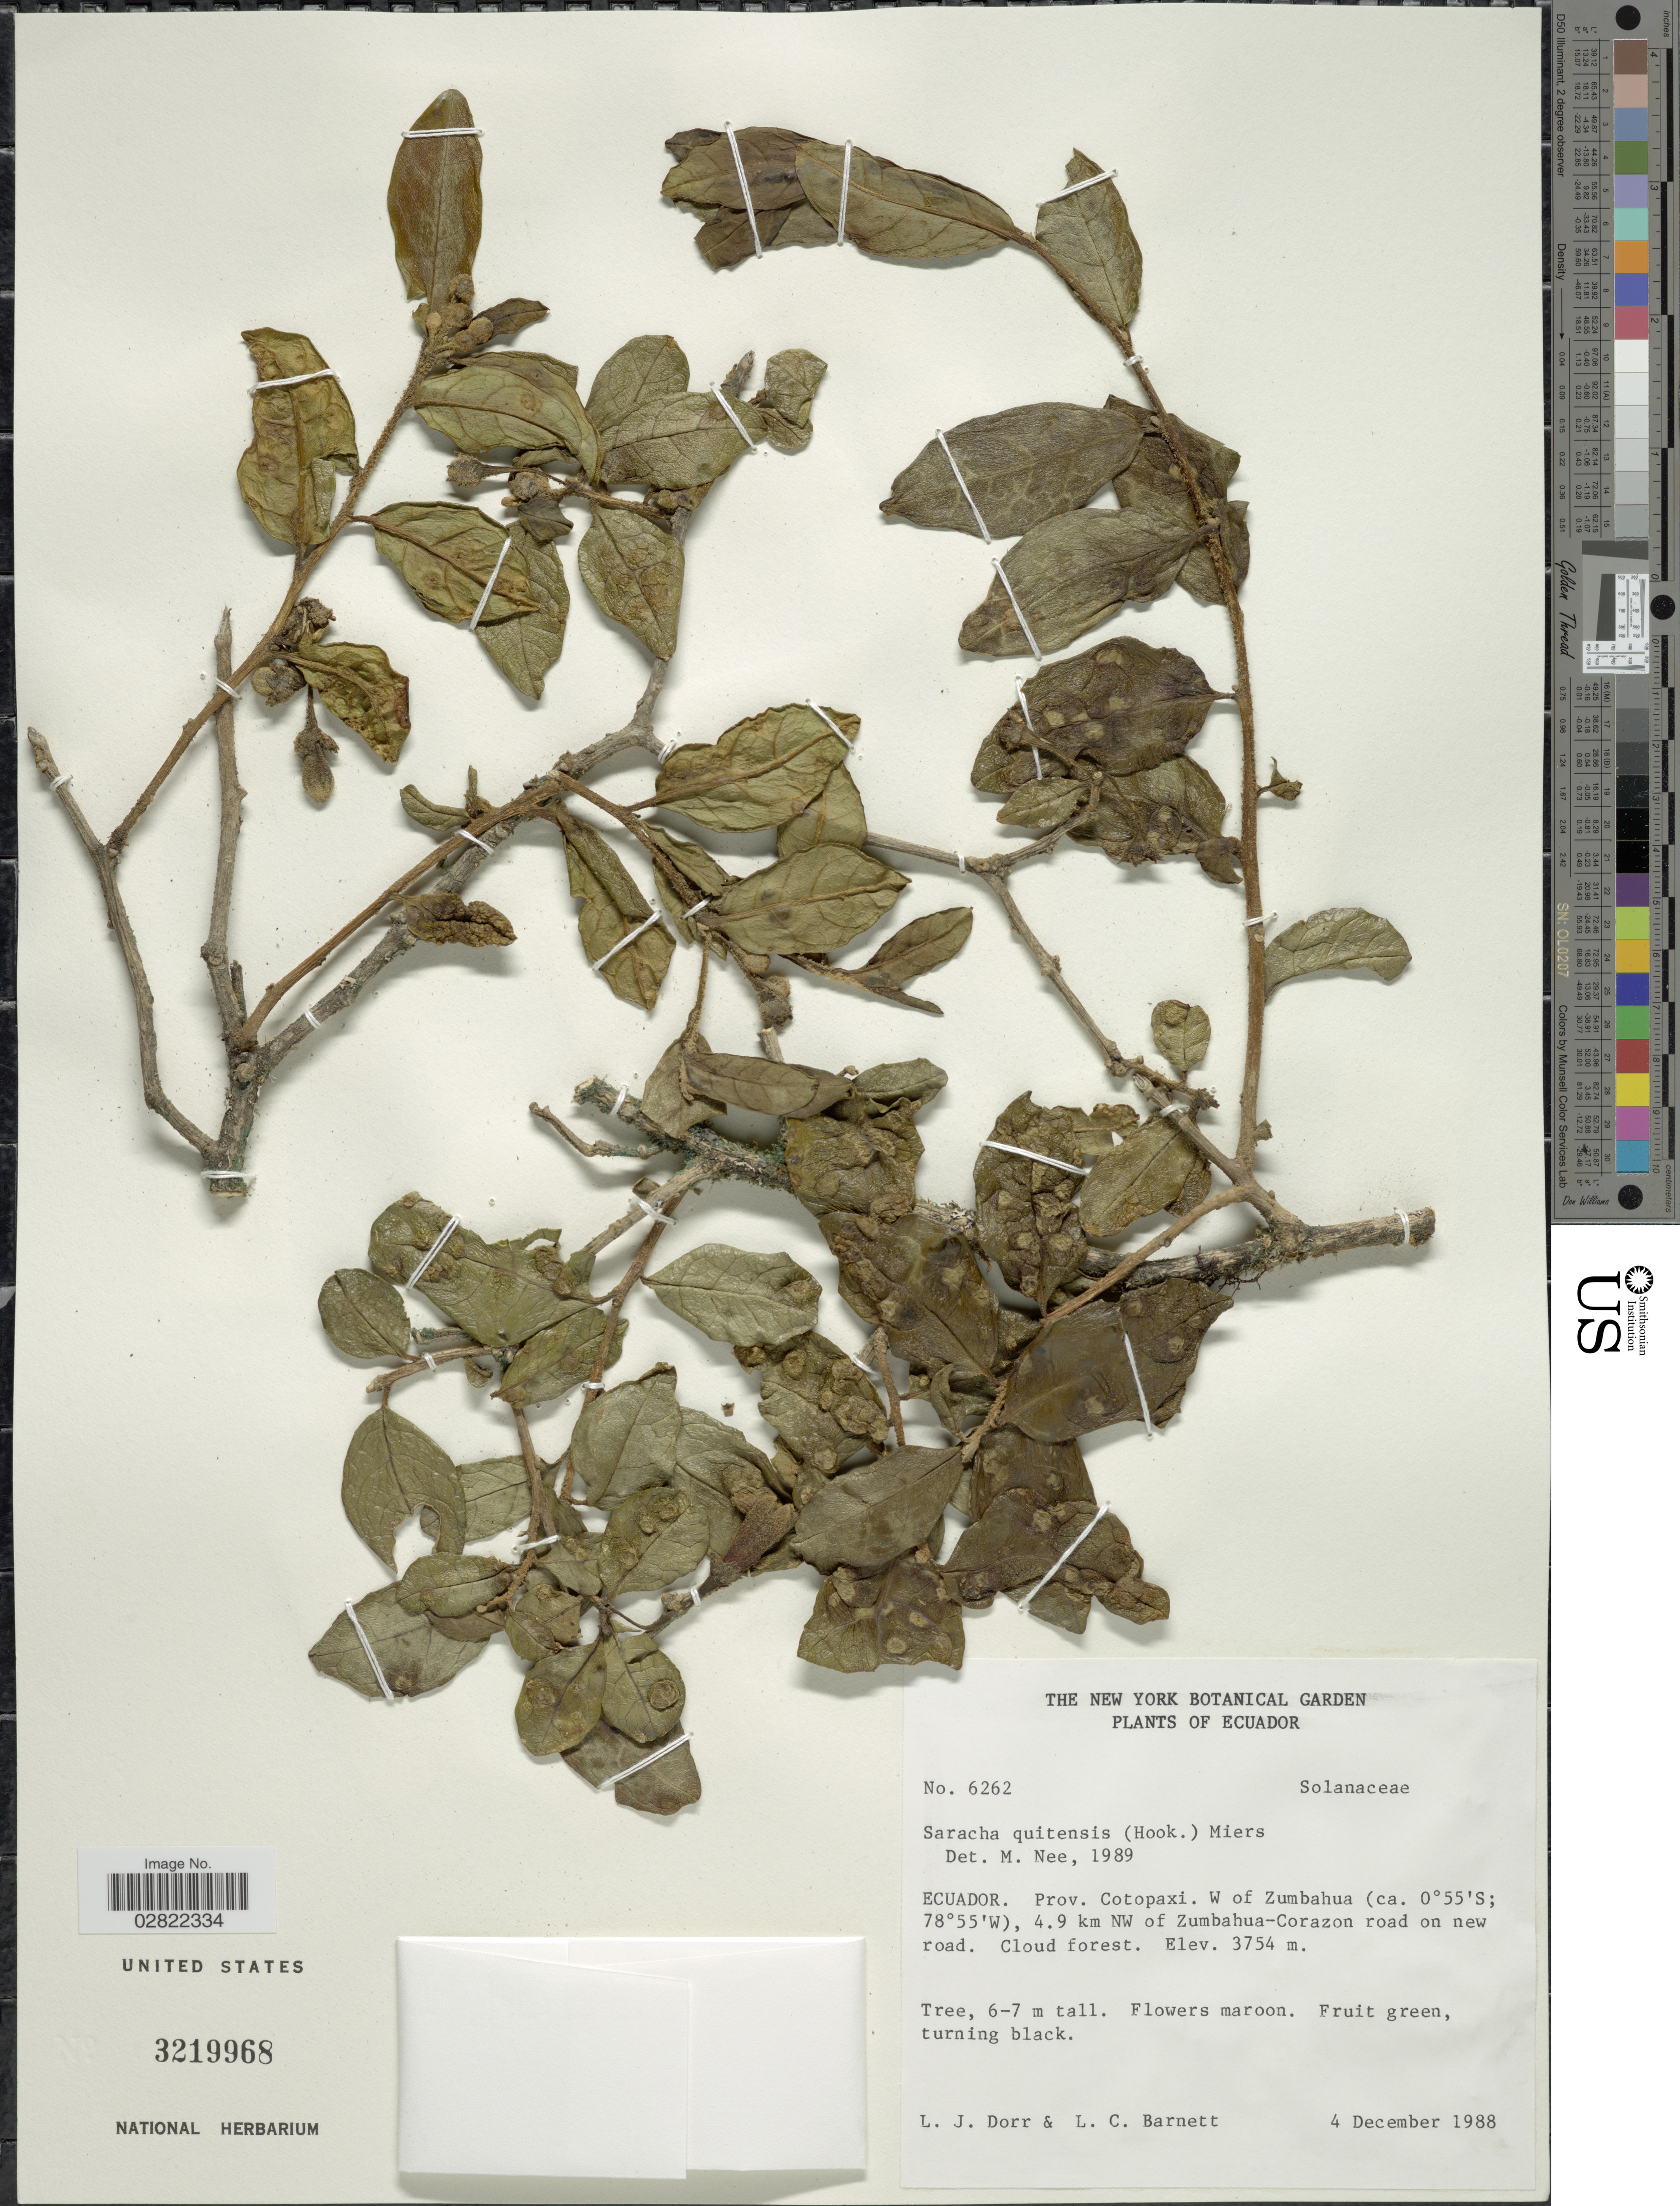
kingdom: Plantae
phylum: Tracheophyta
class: Magnoliopsida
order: Solanales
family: Solanaceae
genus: Saracha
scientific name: Saracha quitensis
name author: (Hook.) Miers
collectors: L. J. Dorr & L. C. Barnett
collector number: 6262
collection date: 1988-12-04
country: Ecuador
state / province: Cotopaxi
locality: W. of Zumbahua, 4.9 km NW of Zumbahua-Corazon road on new road.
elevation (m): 3754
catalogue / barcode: US 3219968